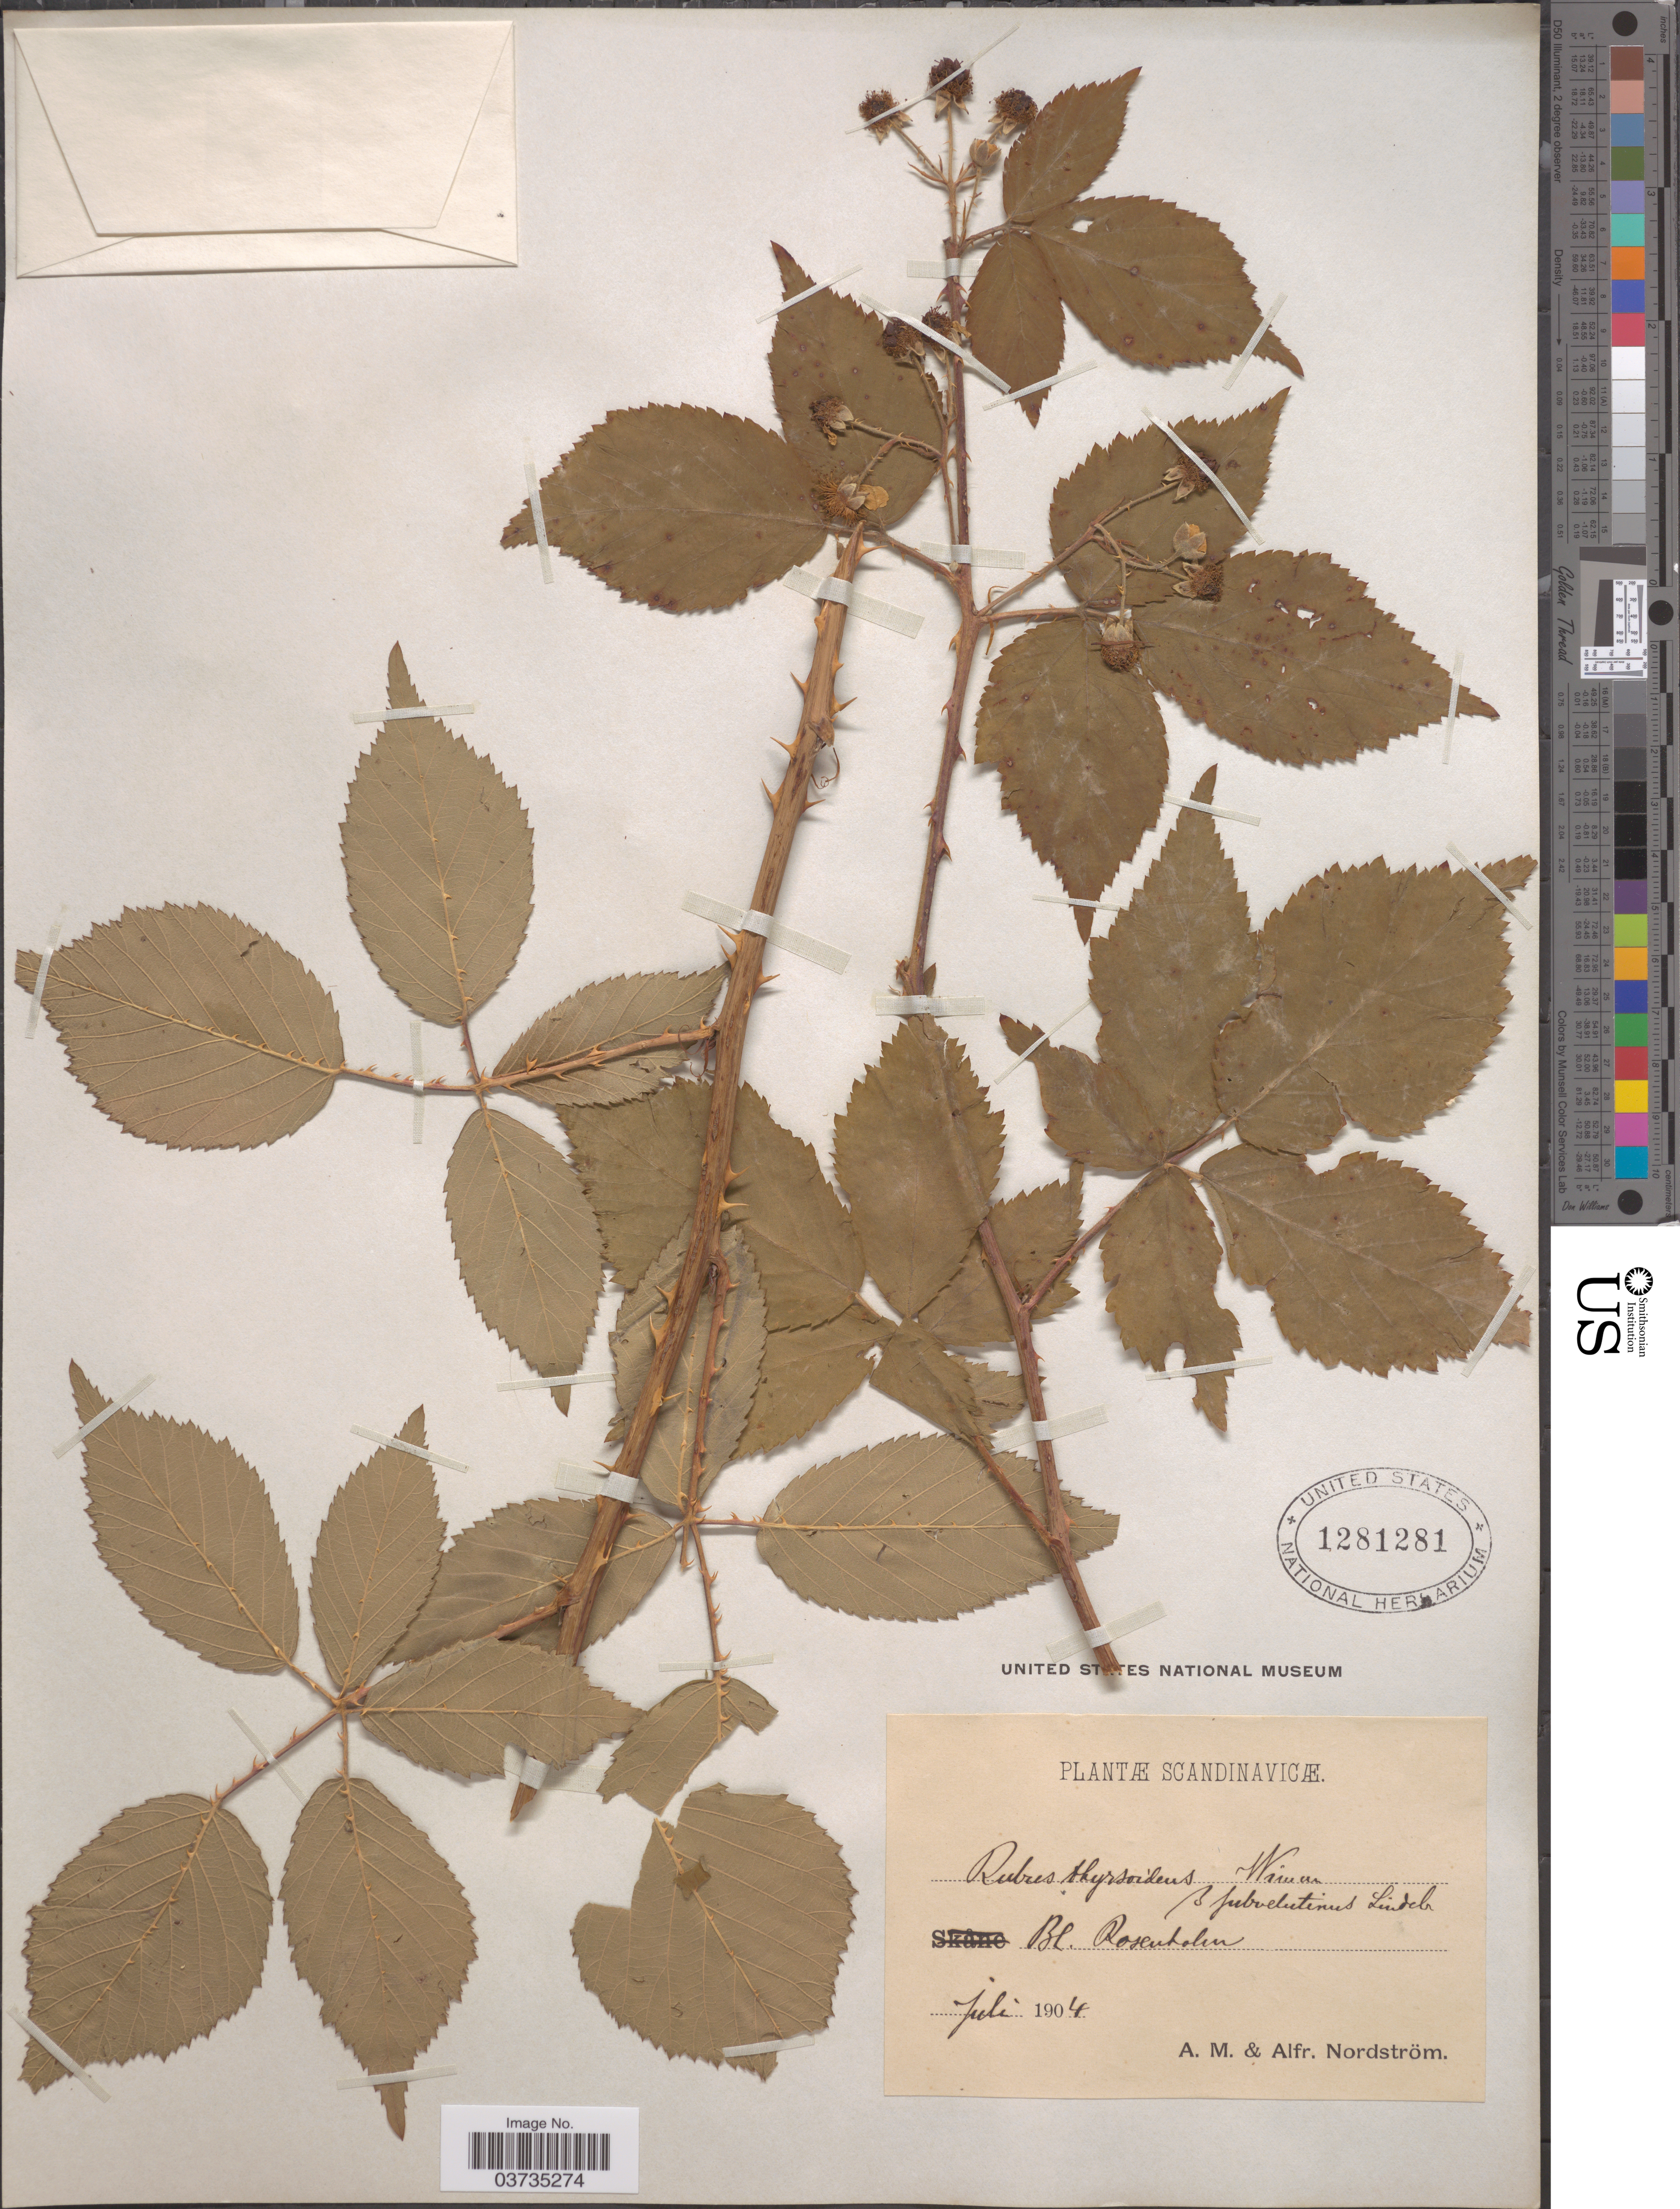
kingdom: Plantae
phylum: Tracheophyta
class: Magnoliopsida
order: Rosales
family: Rosaceae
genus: Rubus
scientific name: Rubus thyrsoideus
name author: Wimm.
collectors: A. Nordström & A. Nordström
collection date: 1904-07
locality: Scandinavicæ. Bl. Rosentalen.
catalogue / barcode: US 1281281